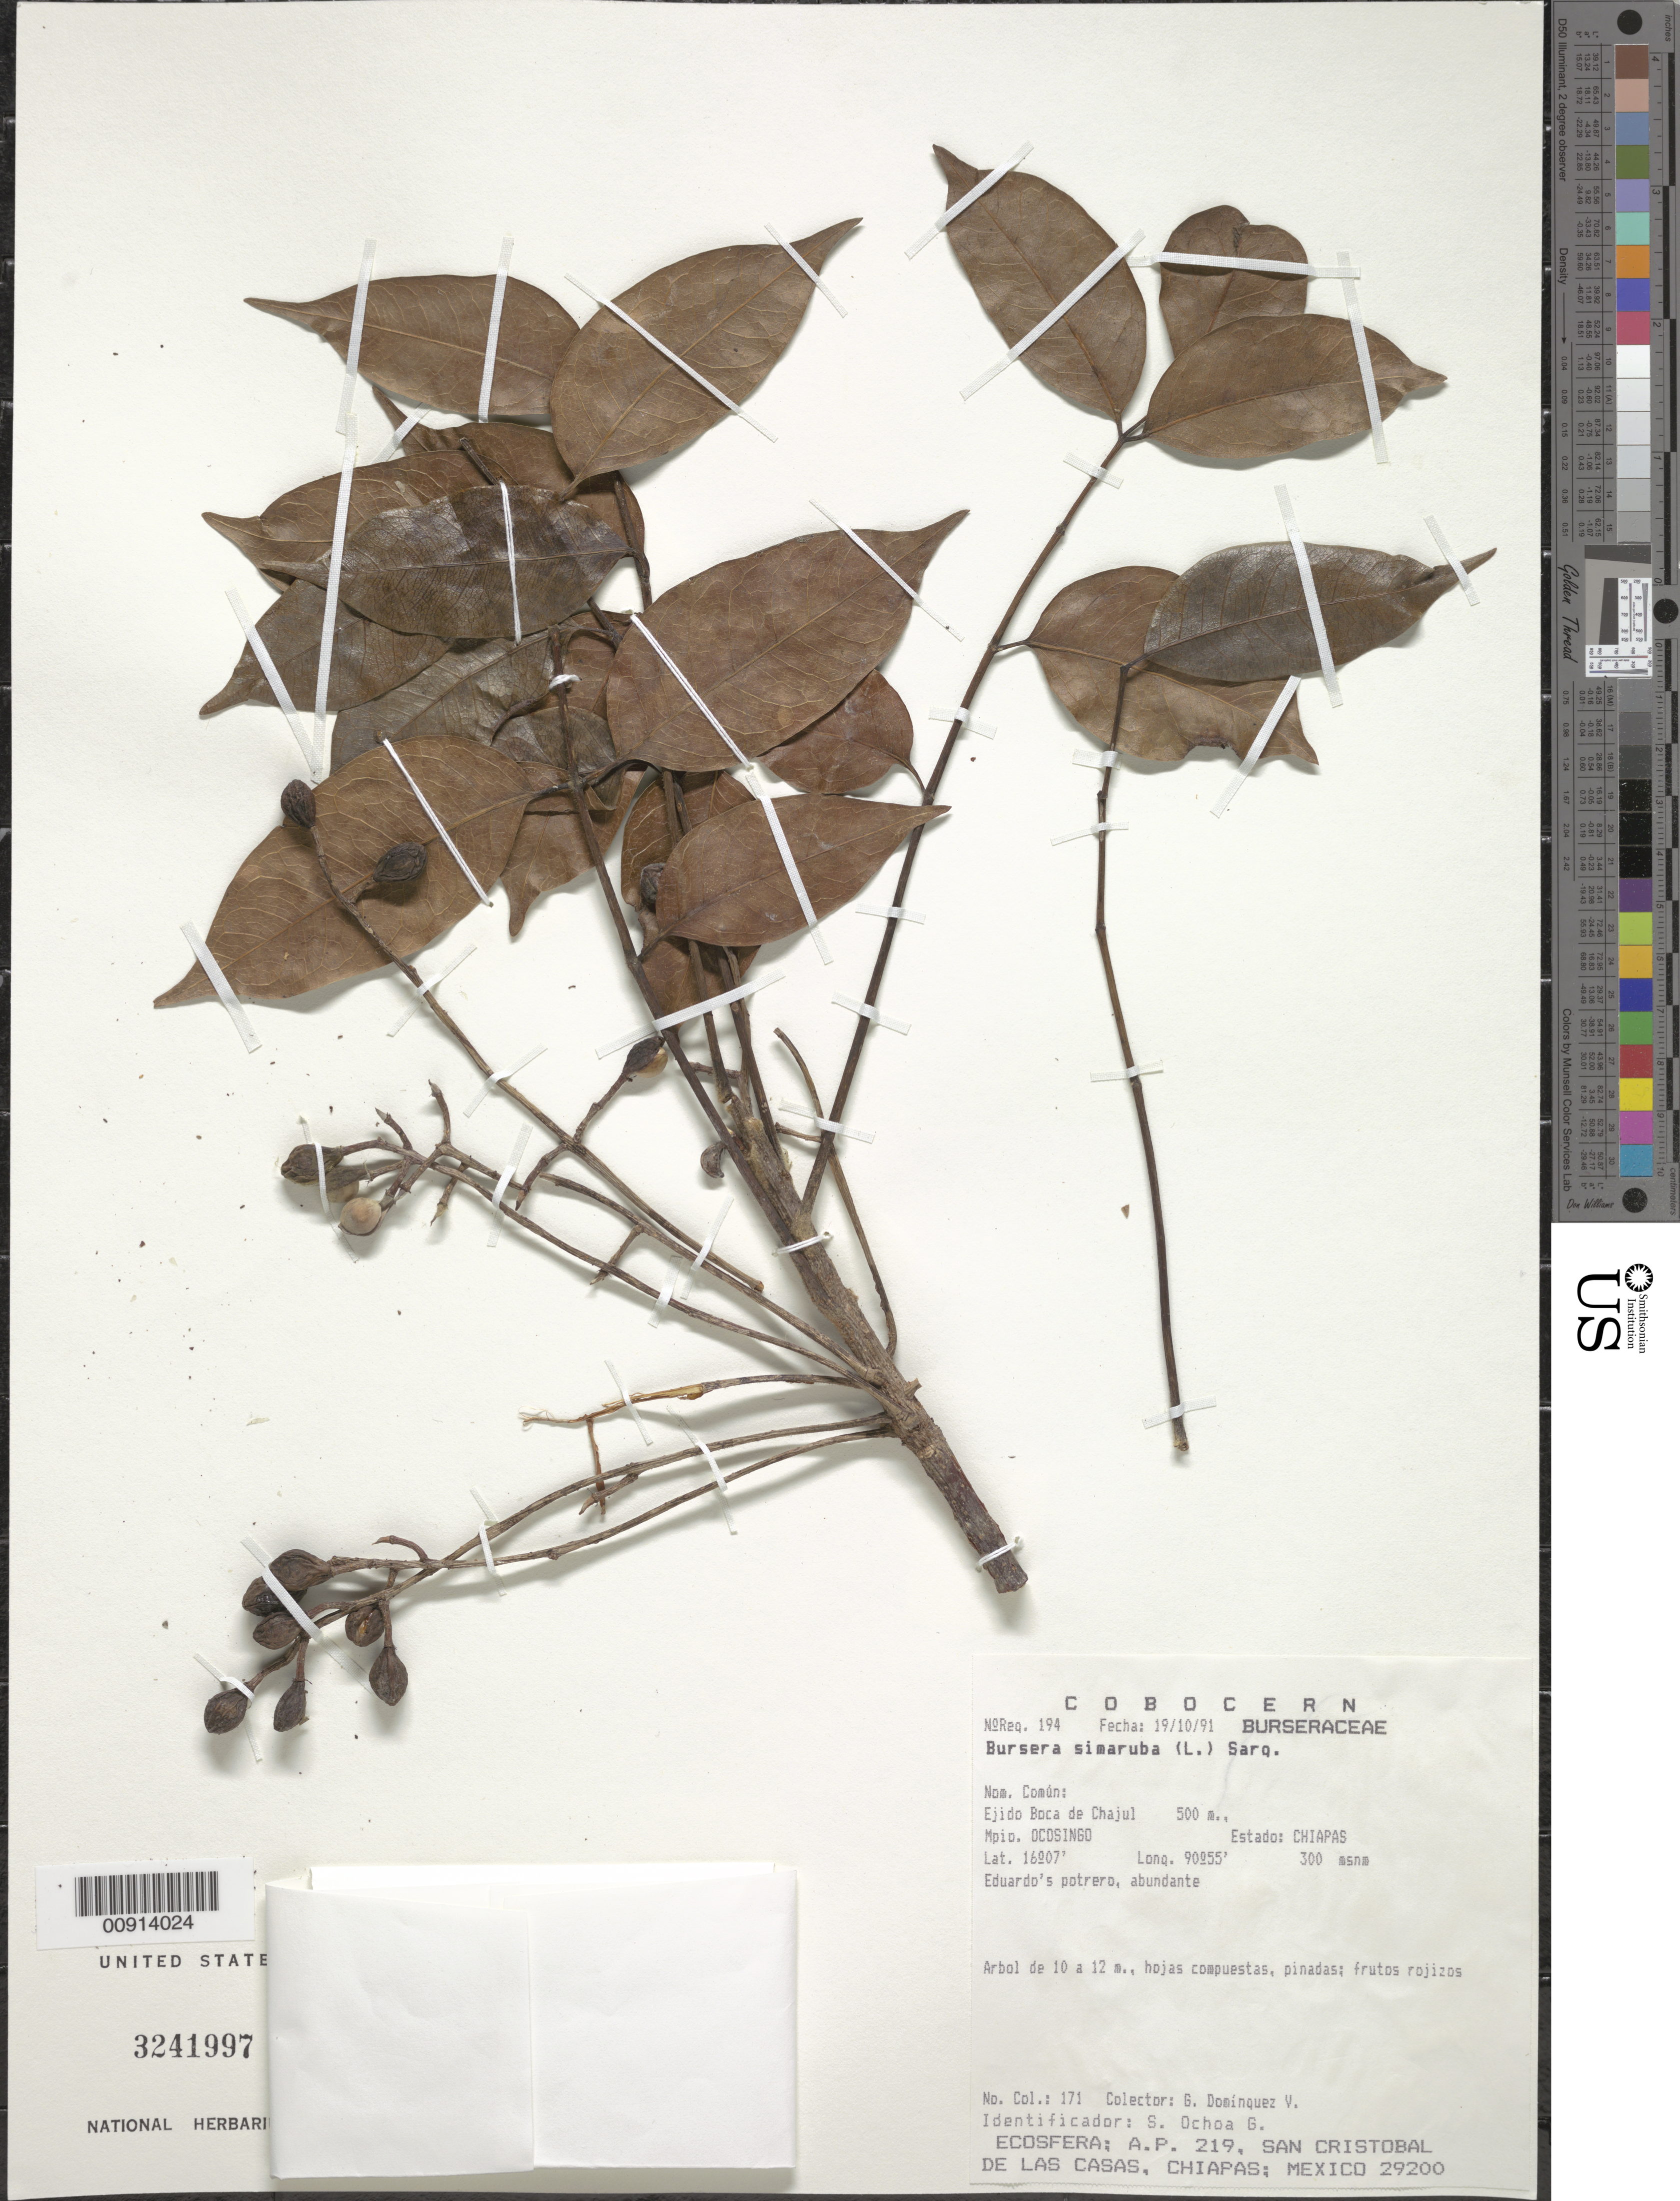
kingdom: Plantae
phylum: Tracheophyta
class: Magnoliopsida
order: Sapindales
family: Burseraceae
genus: Bursera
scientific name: Bursera simaruba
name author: (L.) Sarg.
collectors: G. Domínguez V.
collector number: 171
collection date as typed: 19 Oct 1991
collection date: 1991-10-19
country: Mexico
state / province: Chiapas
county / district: Ocosingo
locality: Ejido Boca de Chajul, Mpio. Ocosingo, Chiapas. Eduardo's potrero.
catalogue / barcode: US 3241997